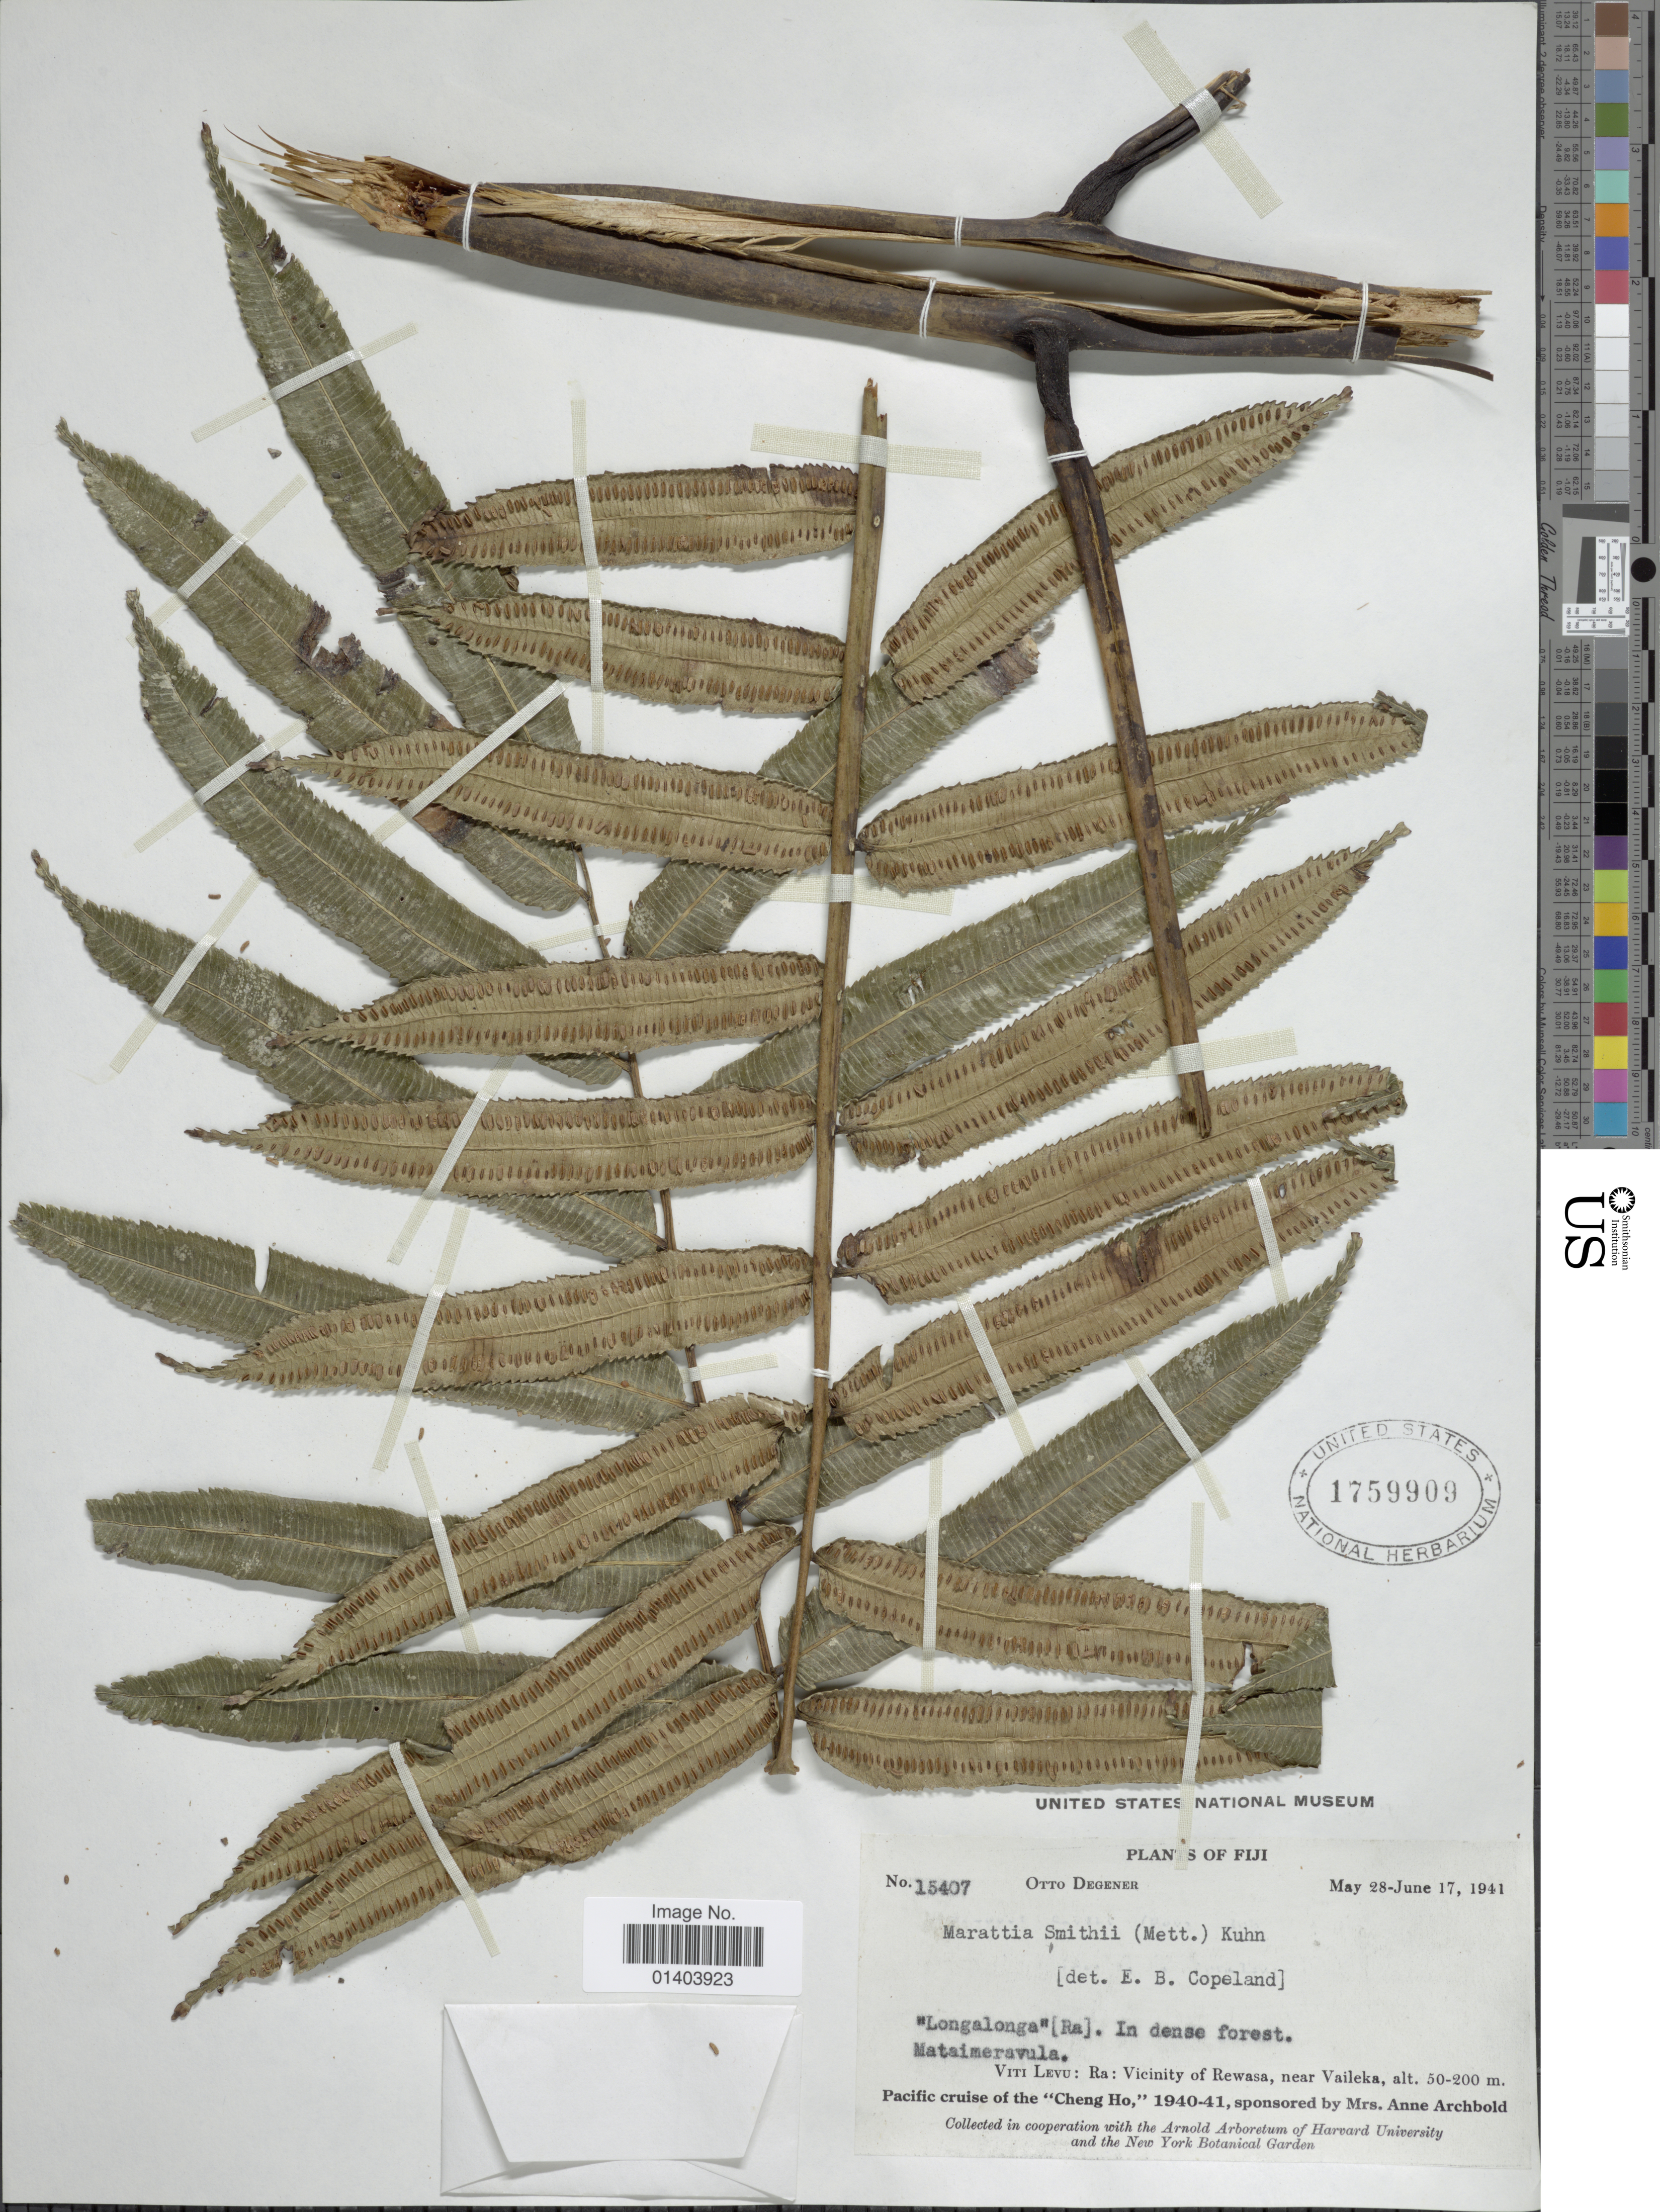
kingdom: Plantae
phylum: Tracheophyta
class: Polypodiopsida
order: Marattiales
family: Marattiaceae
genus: Ptisana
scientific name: Ptisana smithii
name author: (Mett. ex Kuhn) Murdock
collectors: O. Degener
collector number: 15407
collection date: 1941-05-28/1941-06-17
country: Fiji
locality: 'Longalonga' [Ra]. Mataimeravula, Viti Levu: Ra: Vicinity of Rewasa, near Vaileka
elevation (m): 50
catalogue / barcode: US 1759909